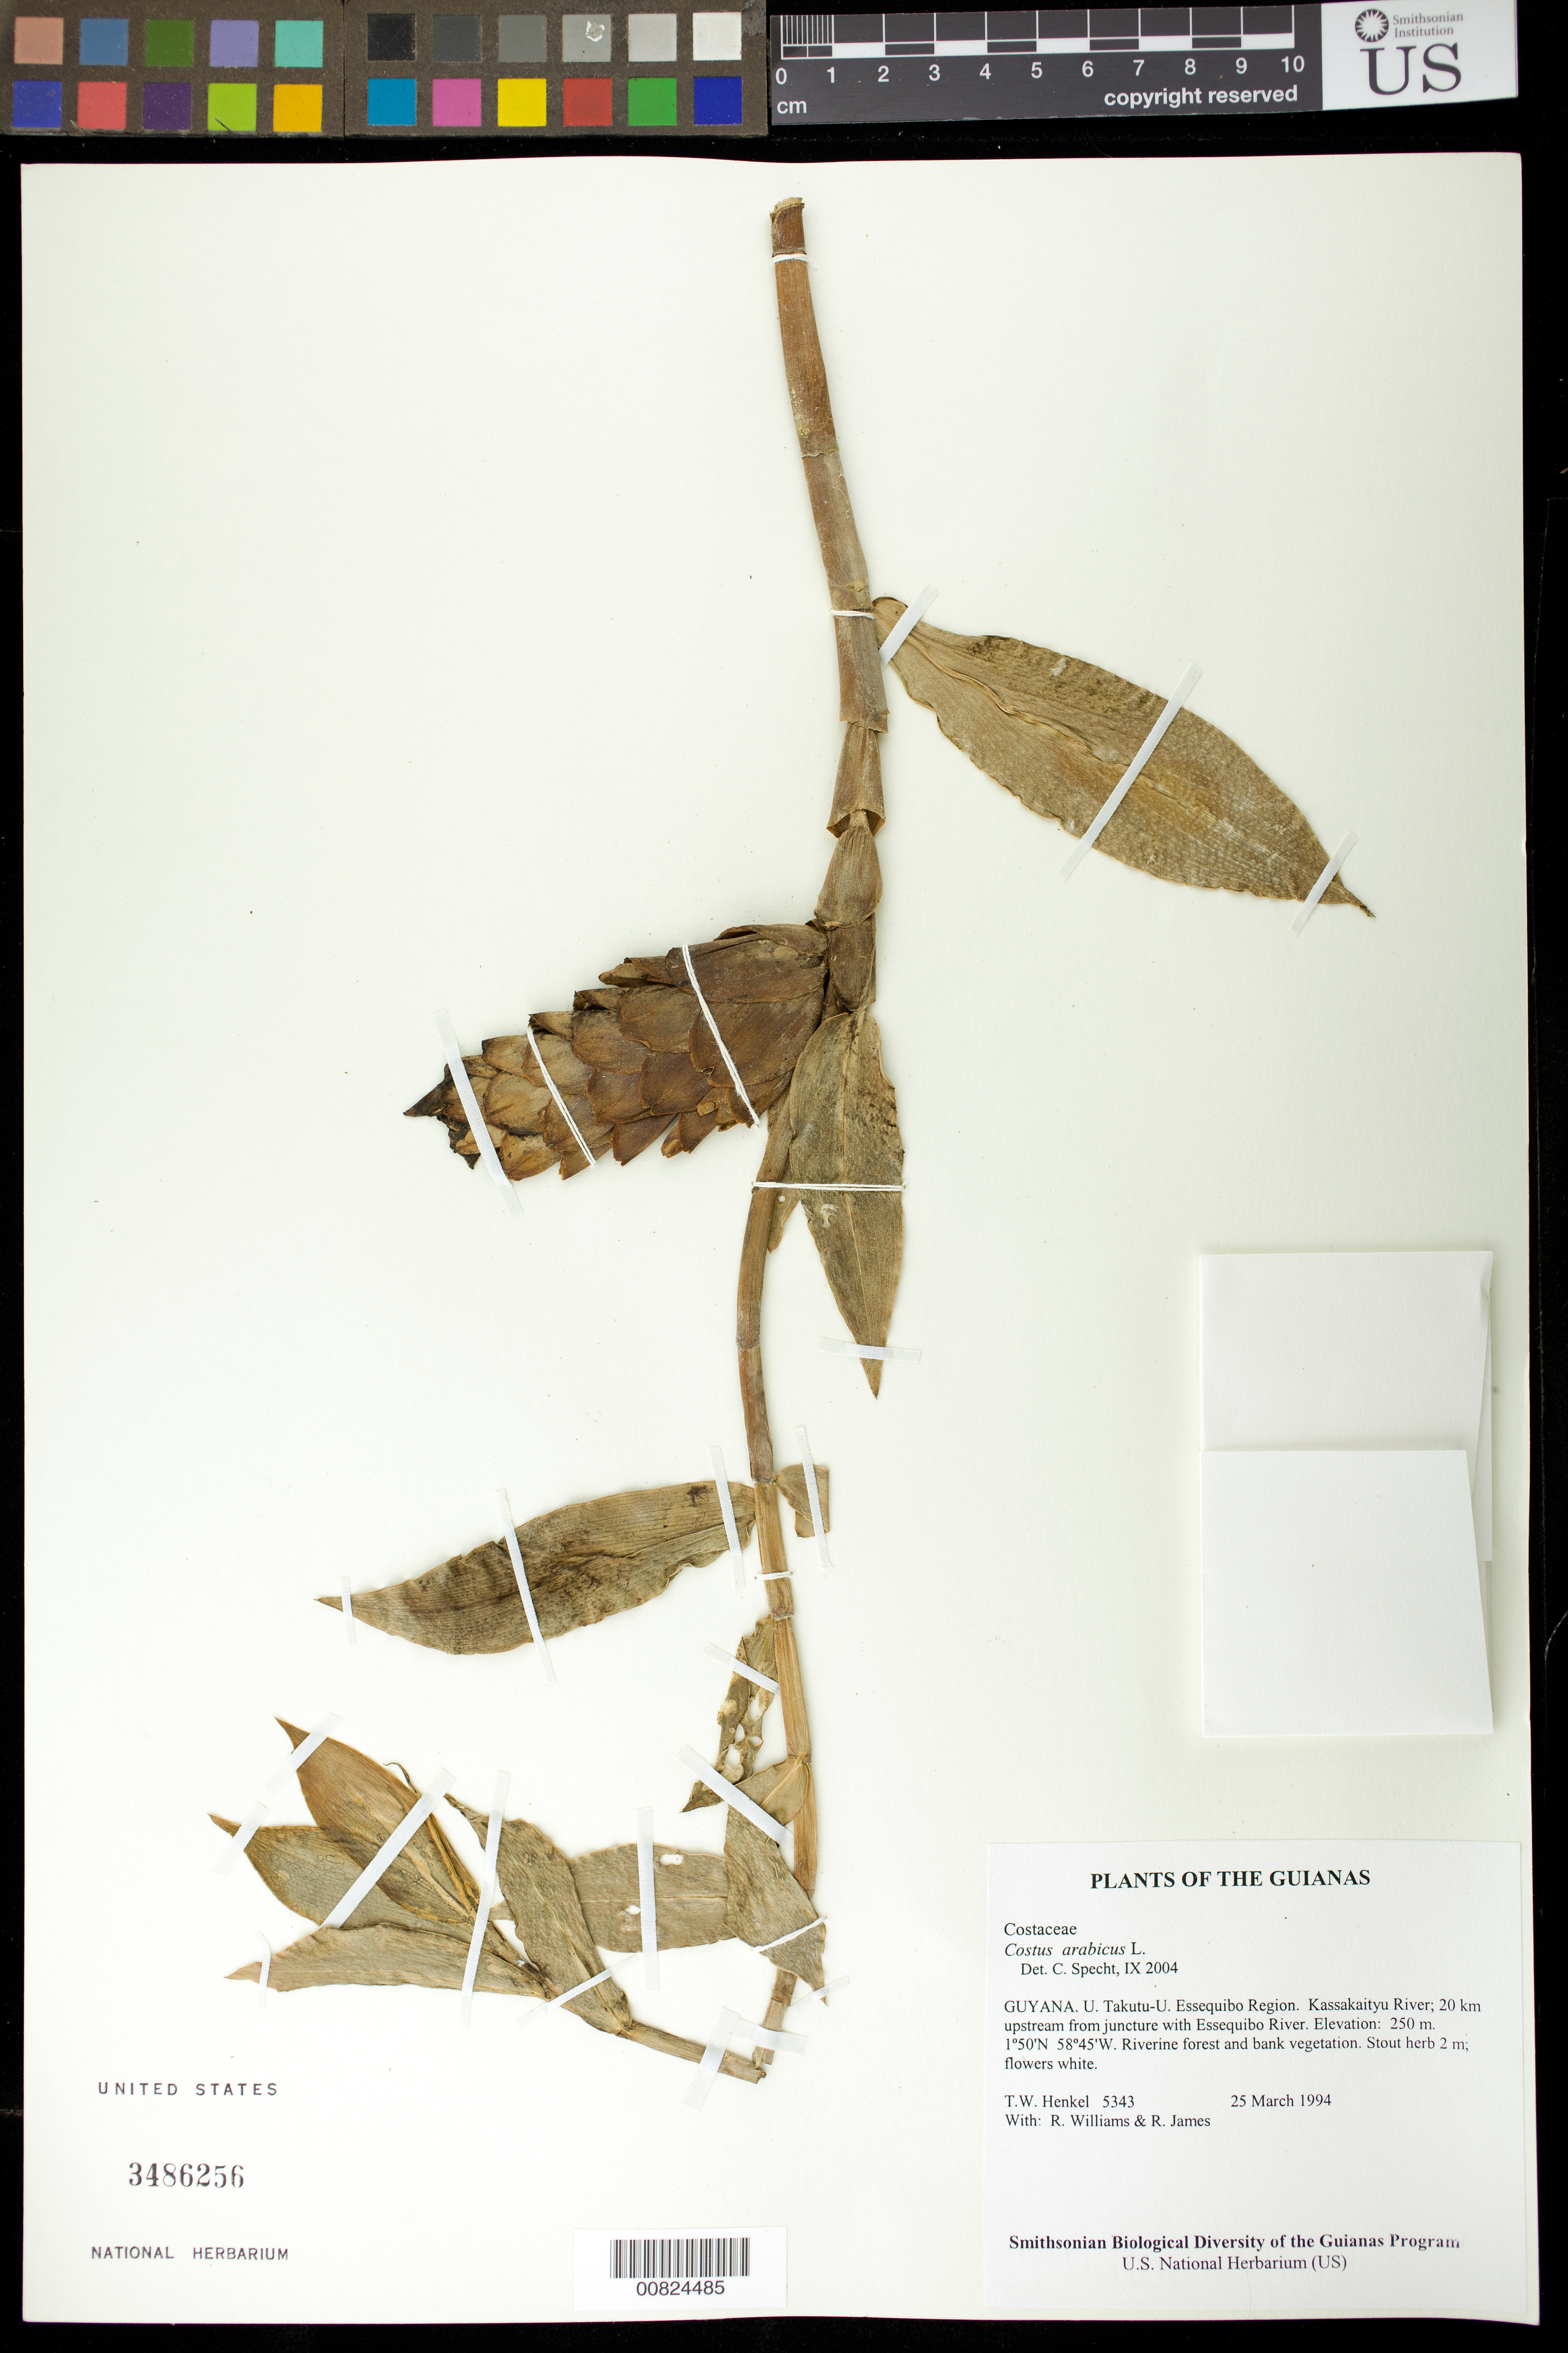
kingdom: Plantae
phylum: Tracheophyta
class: Liliopsida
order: Zingiberales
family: Costaceae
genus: Costus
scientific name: Costus arabicus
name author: L.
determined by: Specht, Chelsea D., University of California (UNITED STATES)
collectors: T. Henkel, R. Williams & R. James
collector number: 5343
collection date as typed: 25 March 1994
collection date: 1994-03-25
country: Guyana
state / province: U. Takutu-U. Essequibo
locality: Kassakaityu River; 20 km upstream from juncture with Essequibo River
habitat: Riverine forest and bank vegetation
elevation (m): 250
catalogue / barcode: US 3486256